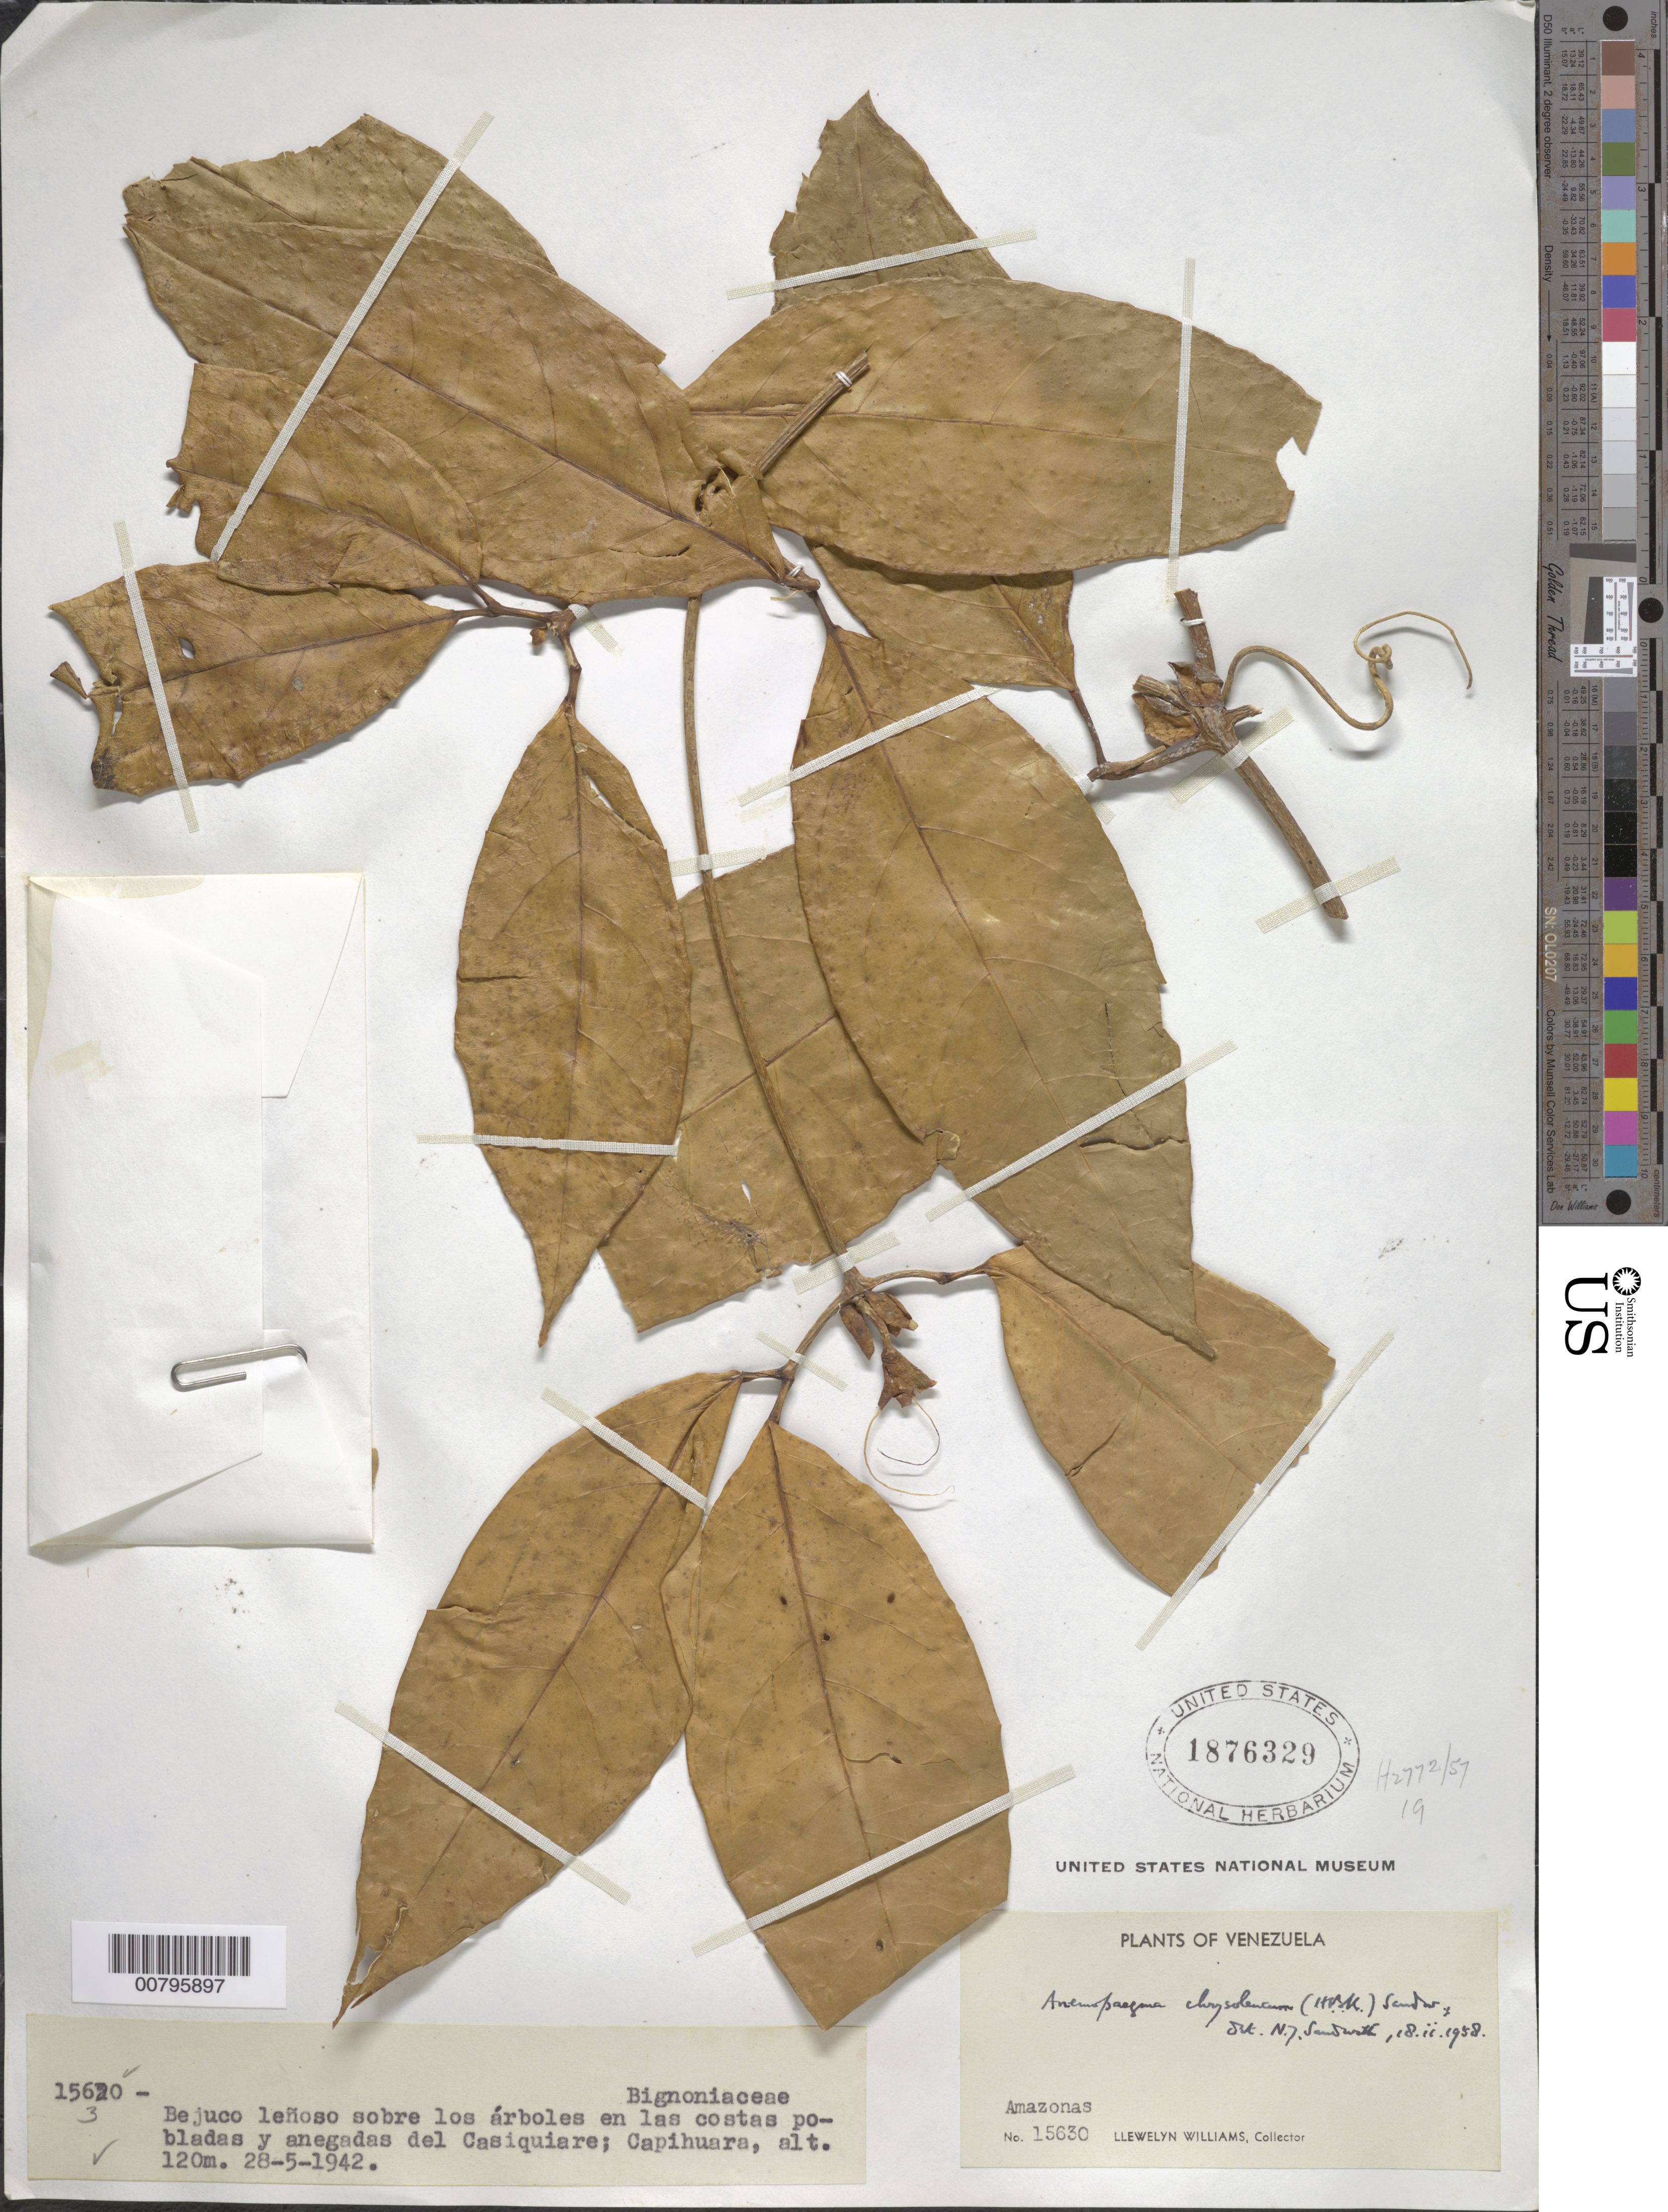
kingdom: Plantae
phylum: Tracheophyta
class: Magnoliopsida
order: Lamiales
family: Bignoniaceae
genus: Anemopaegma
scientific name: Anemopaegma chrysoleucum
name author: (Kunth) Sandwith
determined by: Sandwith, N. Y.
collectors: Ll. Williams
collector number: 15630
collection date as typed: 28-May-42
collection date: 1942-05-28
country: Venezuela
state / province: Amazonas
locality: Capihuara, Alto Casiquiare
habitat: En las costas pobladas y anegadas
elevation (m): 120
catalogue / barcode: US 1876329